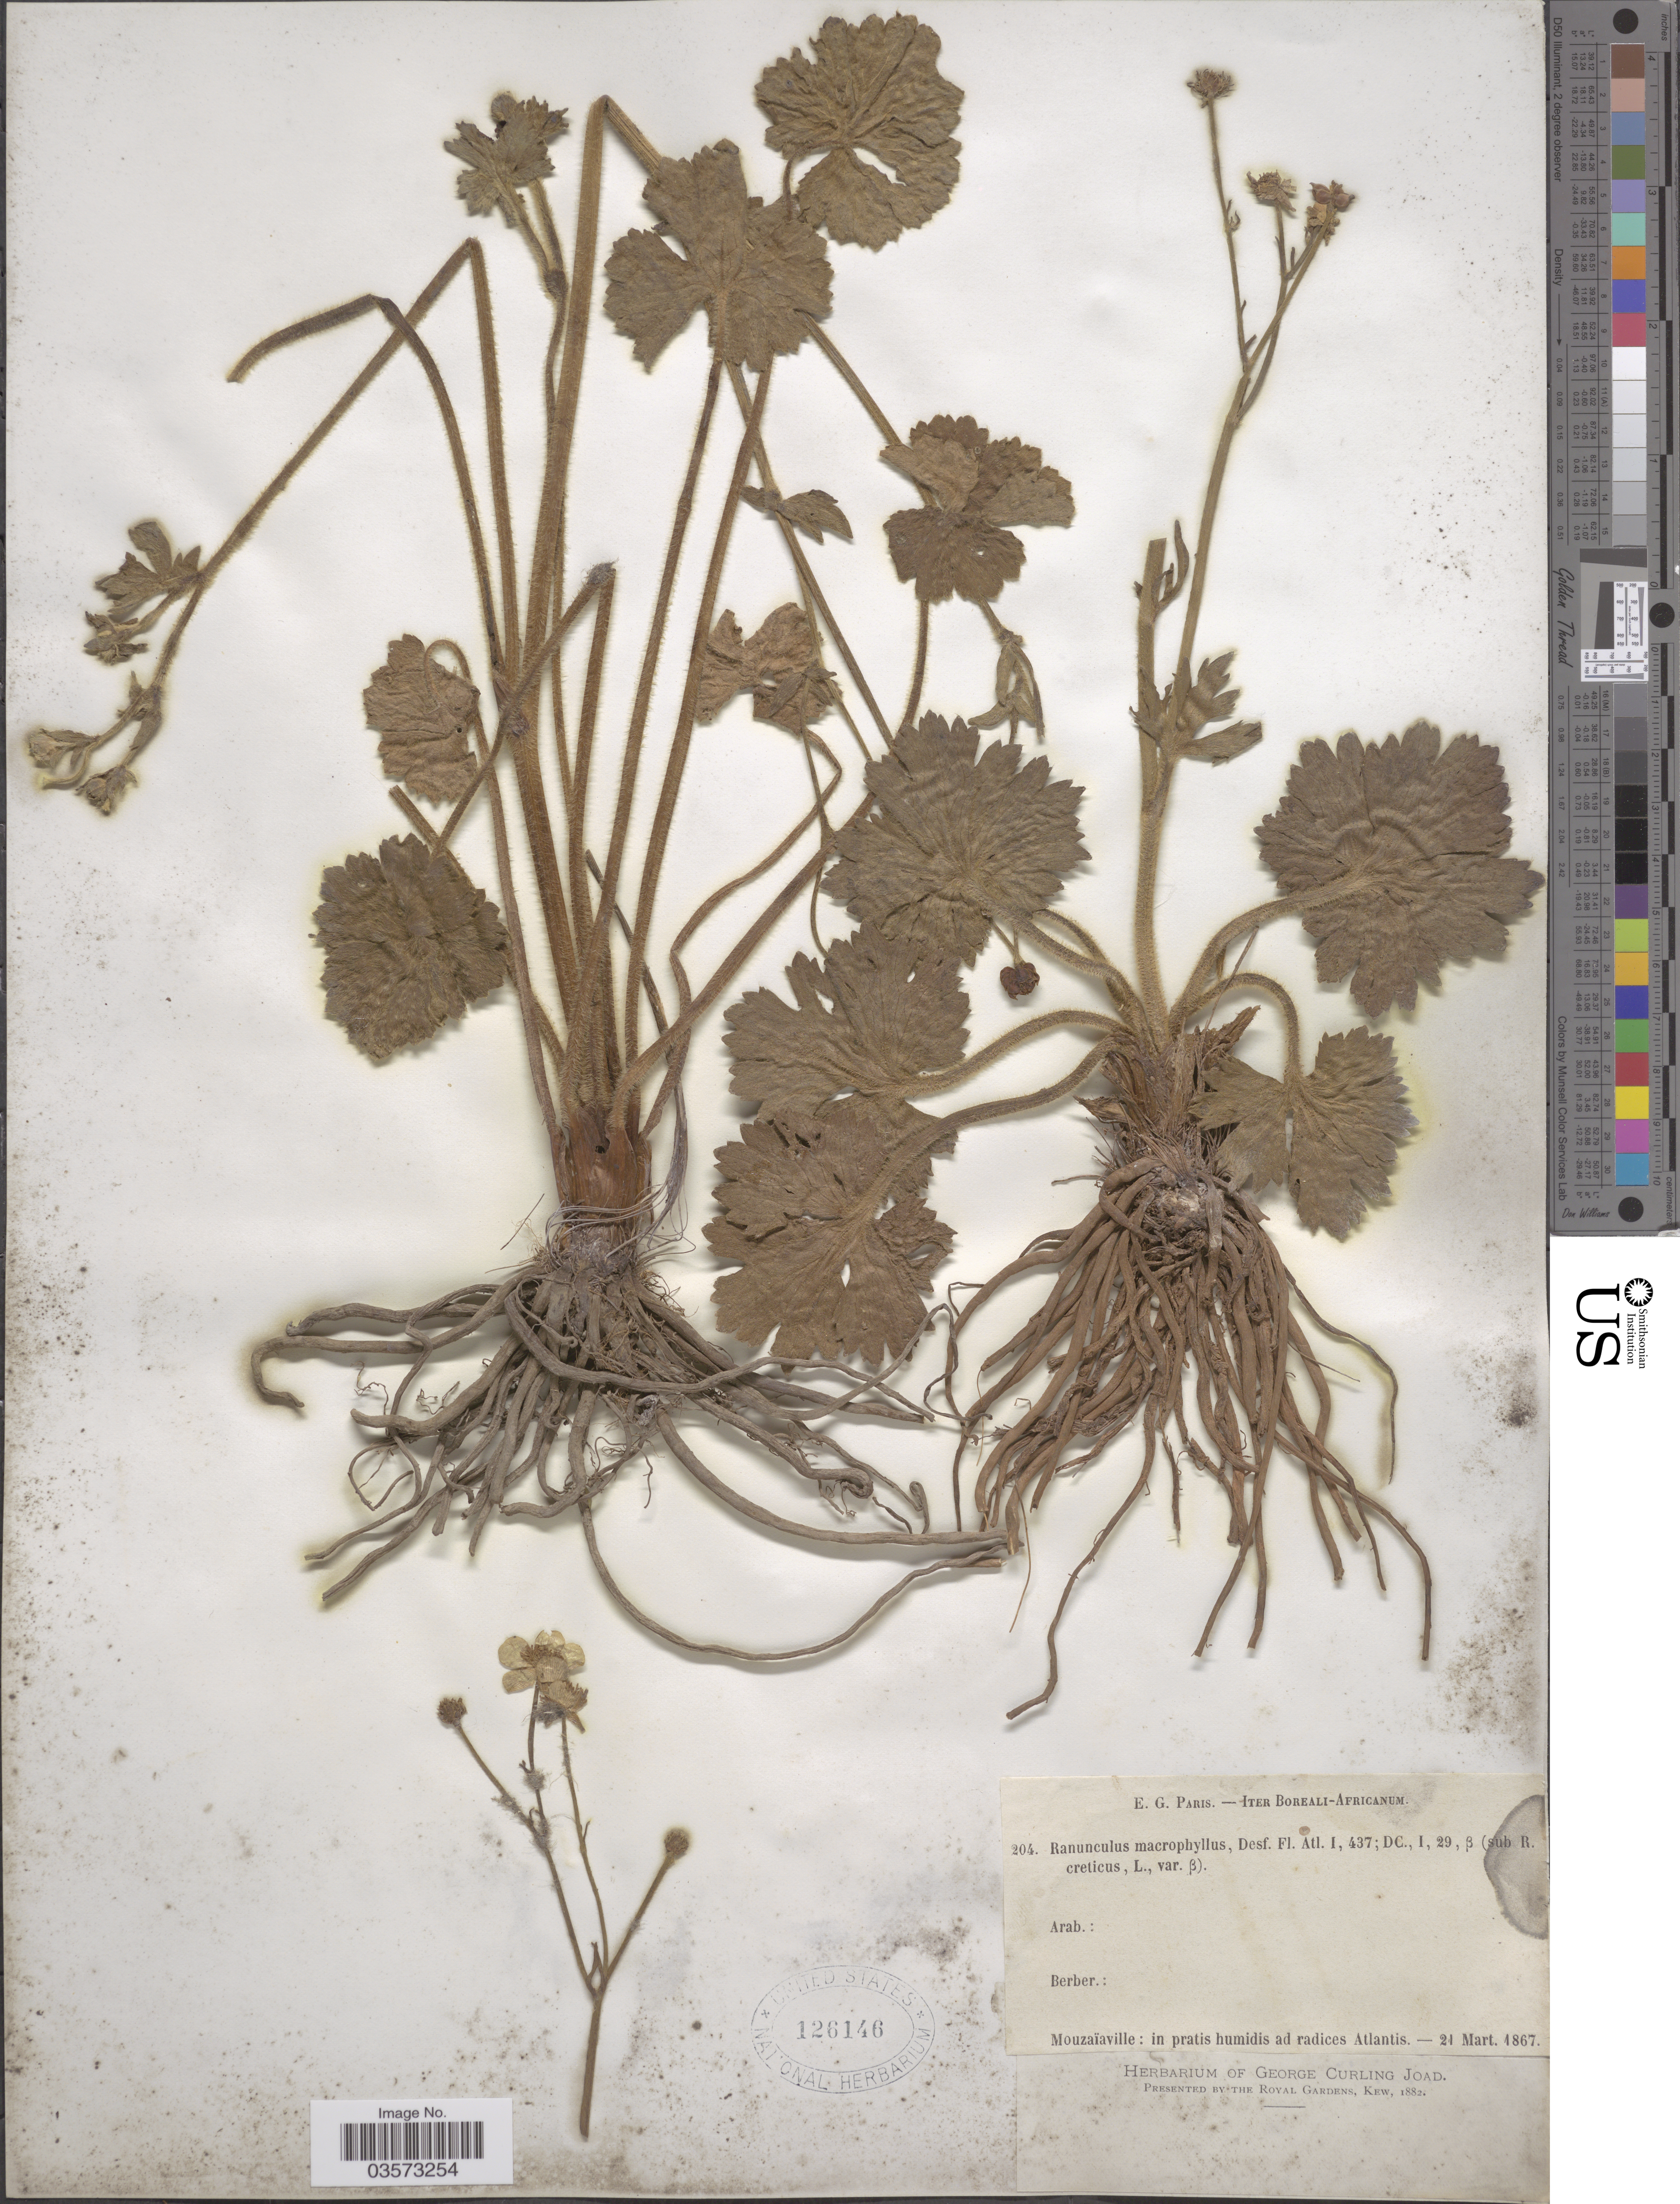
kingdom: Plantae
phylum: Tracheophyta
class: Magnoliopsida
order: Ranunculales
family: Ranunculaceae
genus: Ranunculus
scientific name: Ranunculus macrophyllus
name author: Desf.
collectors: Paris, E.G.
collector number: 204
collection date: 1867-03-24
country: Algeria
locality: Iter Boreali-Africanum. Mouzaïaville: in pratis humidis ad radices Atlantis.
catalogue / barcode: US 126146